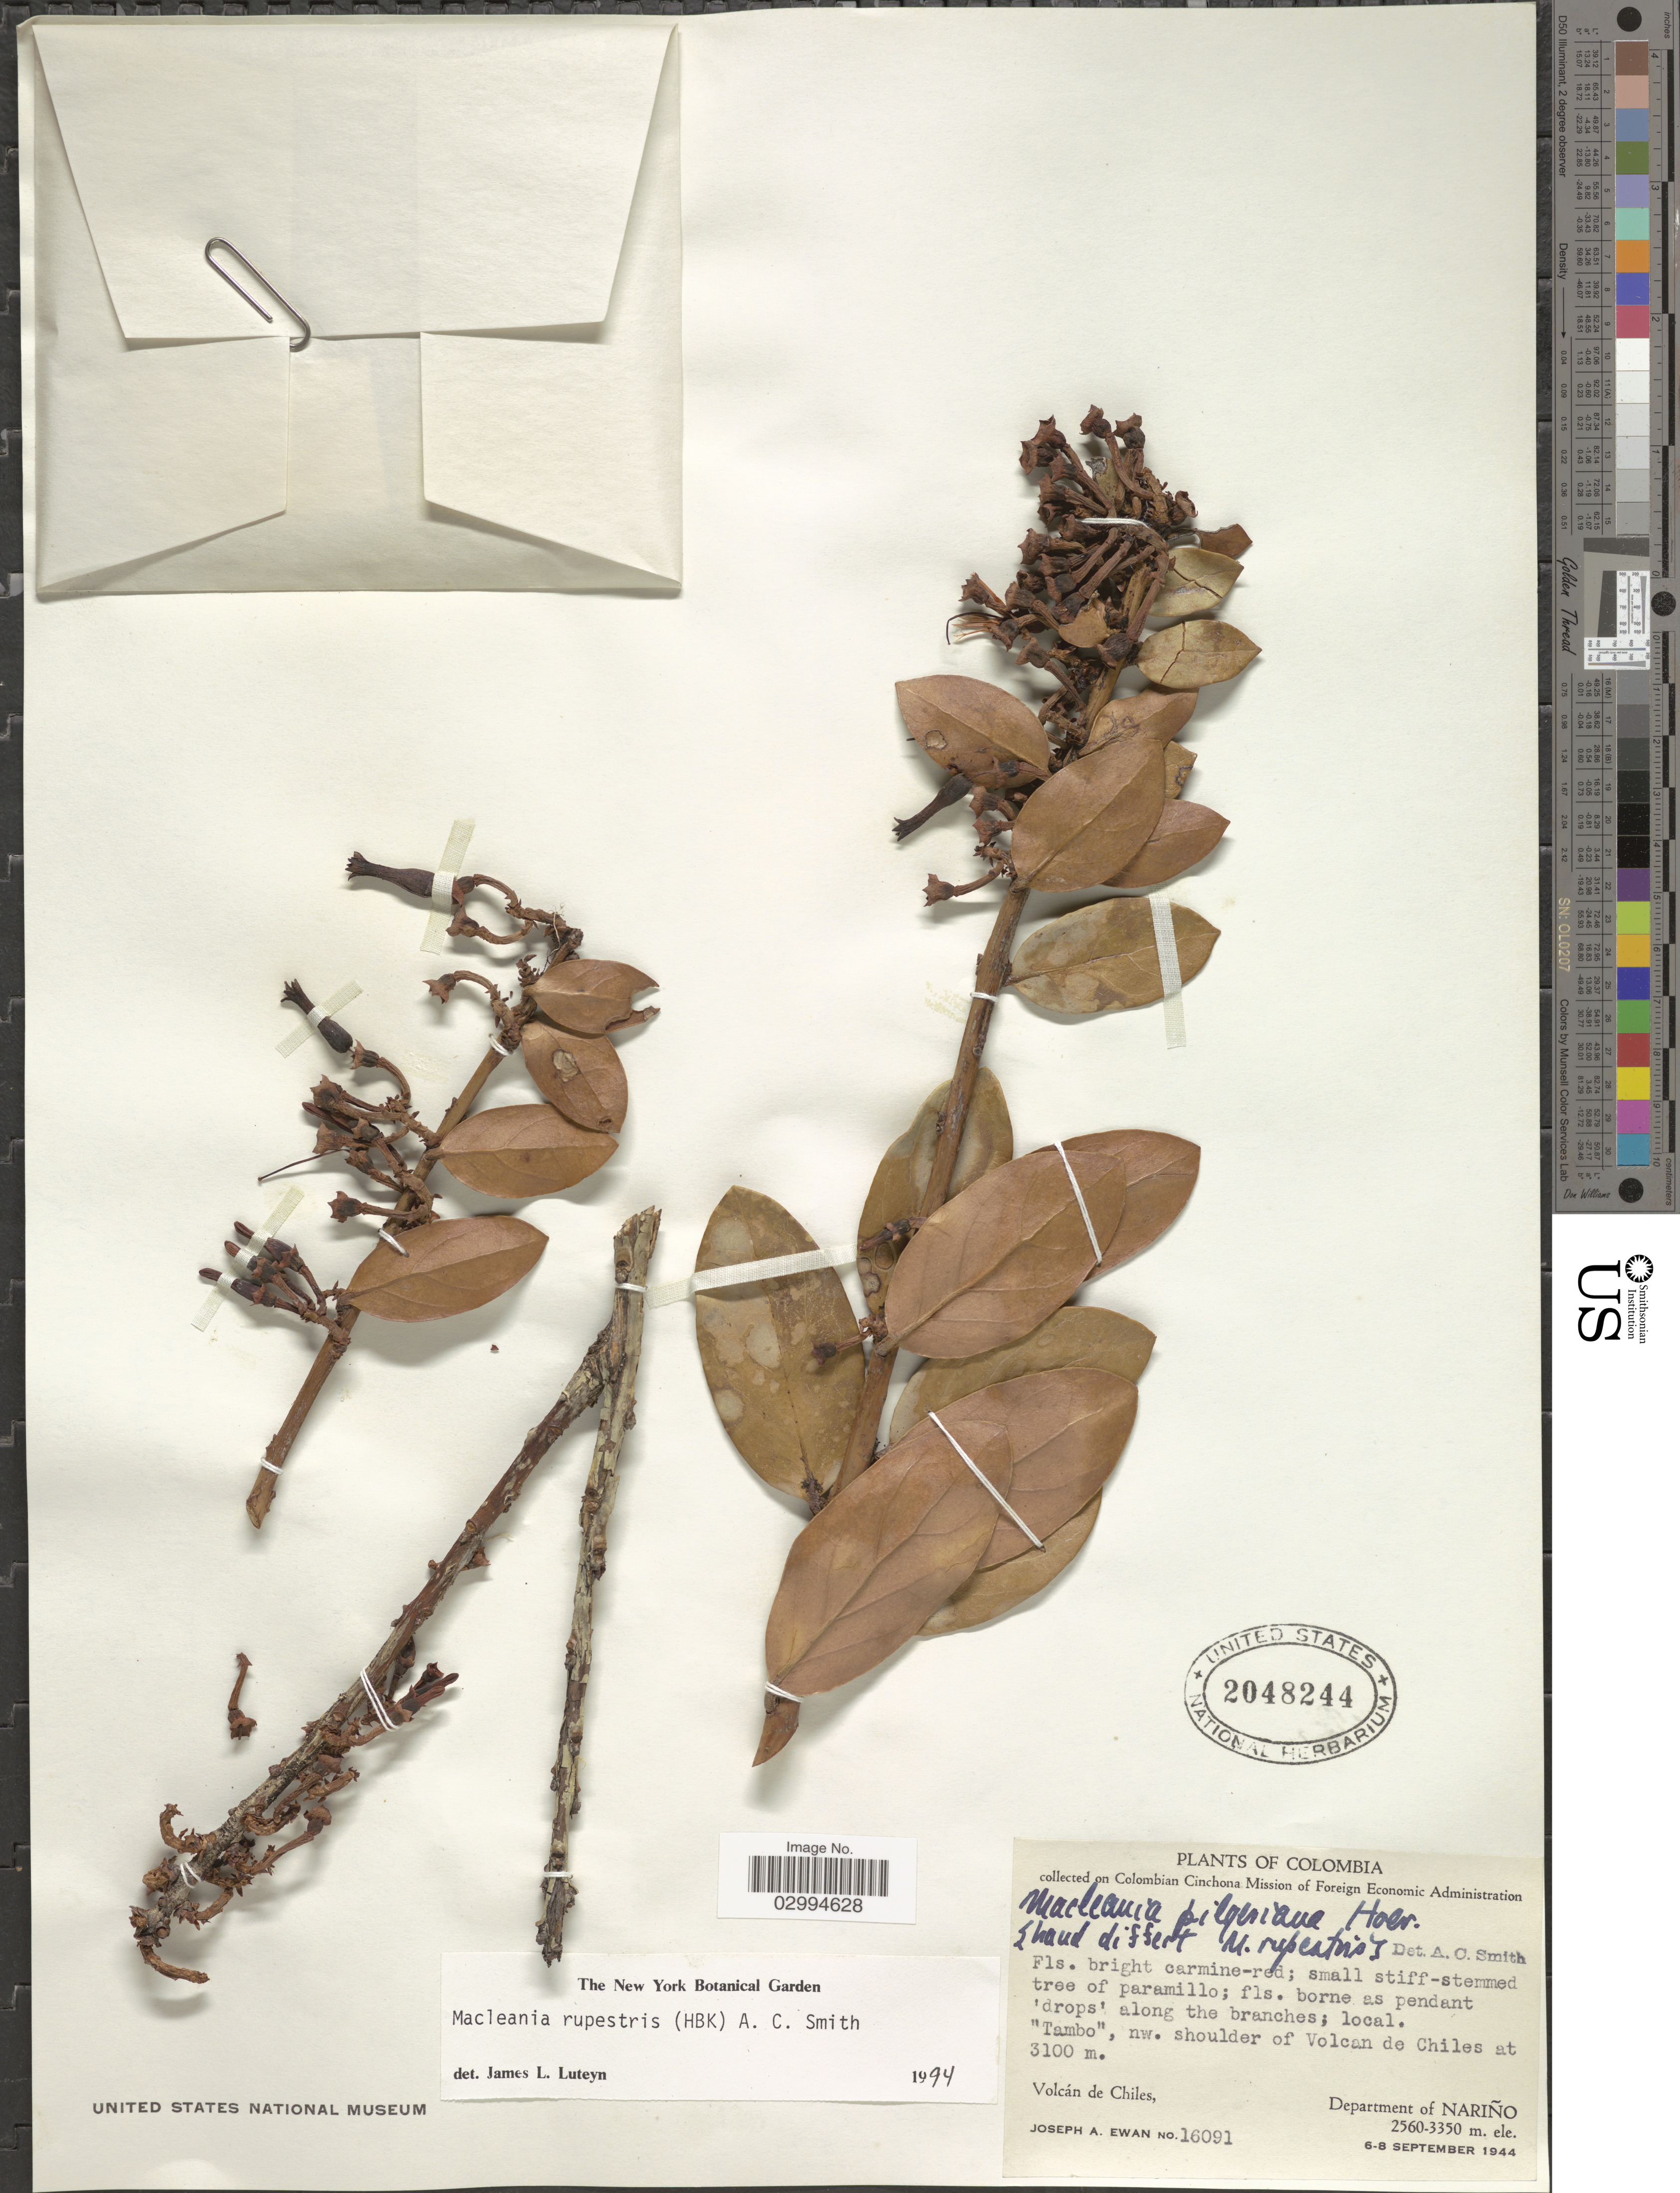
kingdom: Plantae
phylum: Tracheophyta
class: Magnoliopsida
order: Ericales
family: Ericaceae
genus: Macleania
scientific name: Macleania rupestris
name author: (Kunth) A.C. Sm.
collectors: J. A. Ewan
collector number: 16091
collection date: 1944-09-06/1944-09-08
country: Colombia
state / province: Nariño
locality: Tambo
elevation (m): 2560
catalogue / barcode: US 2048244